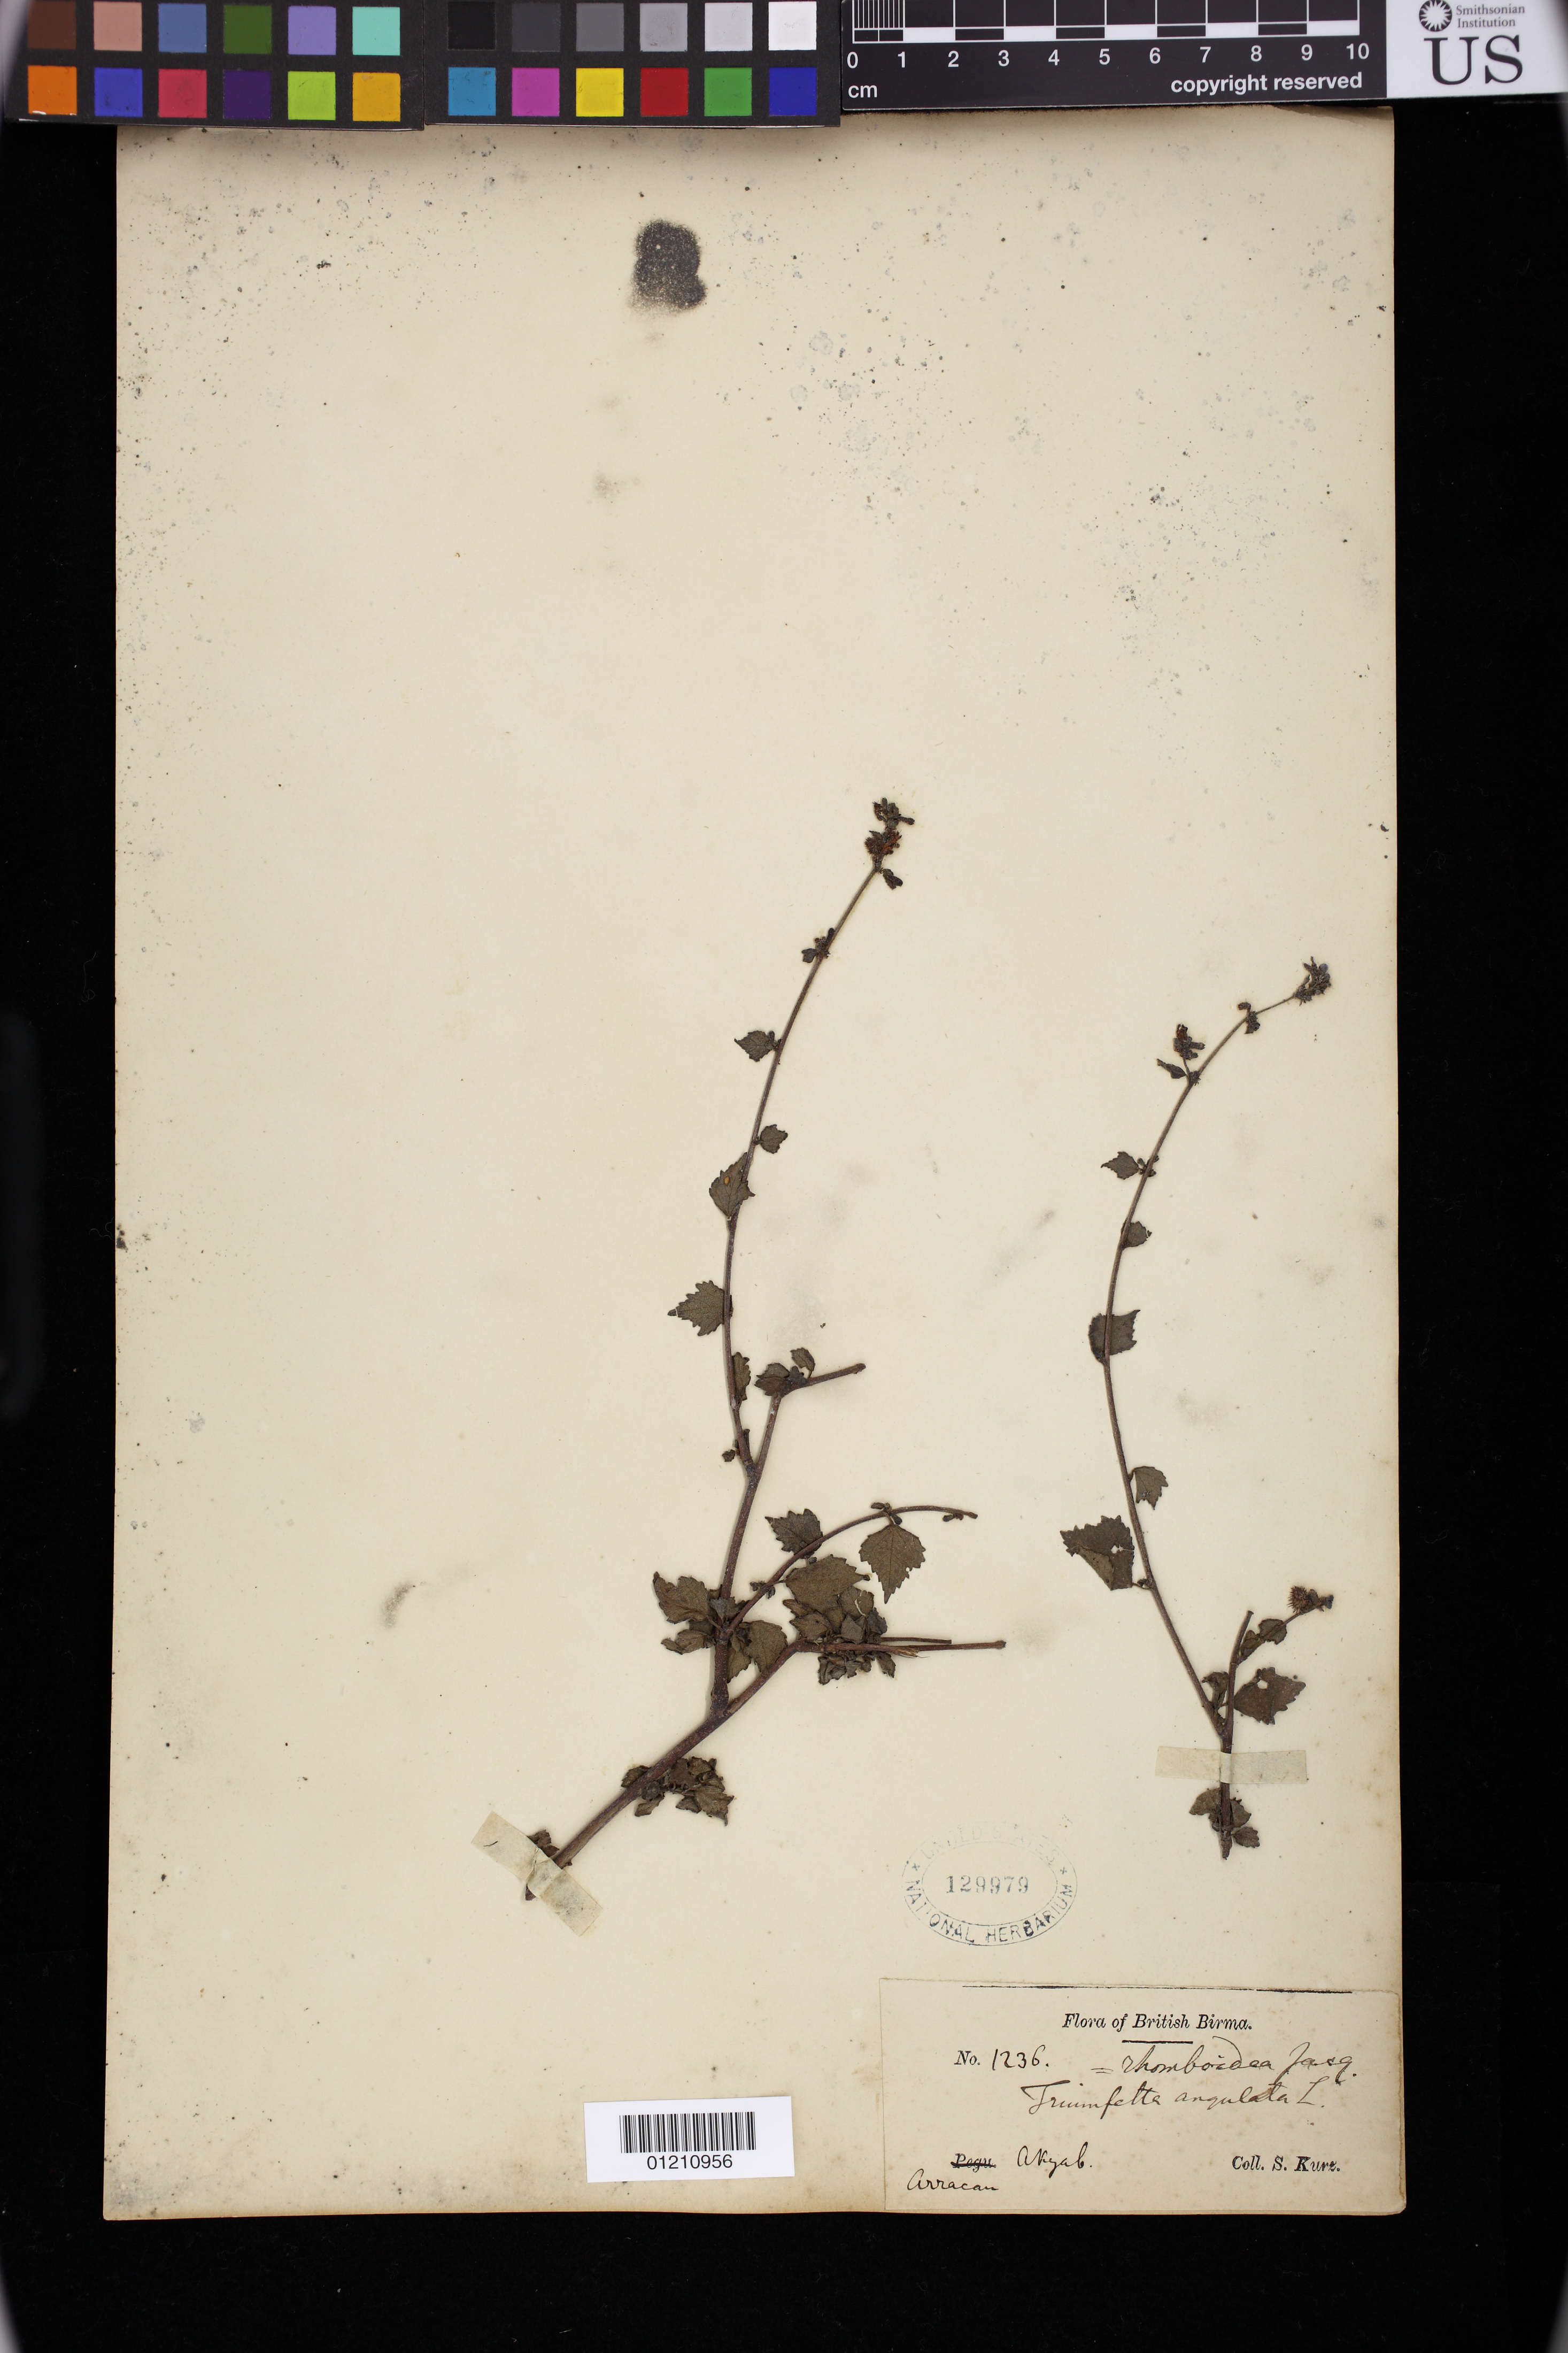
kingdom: Plantae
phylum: Tracheophyta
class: Magnoliopsida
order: Malvales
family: Malvaceae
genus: Triumfetta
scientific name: Triumfetta rhomboidea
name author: Jacq.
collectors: S. Kurz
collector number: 1236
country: Myanmar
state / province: Rakhine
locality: Burma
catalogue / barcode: US 129979